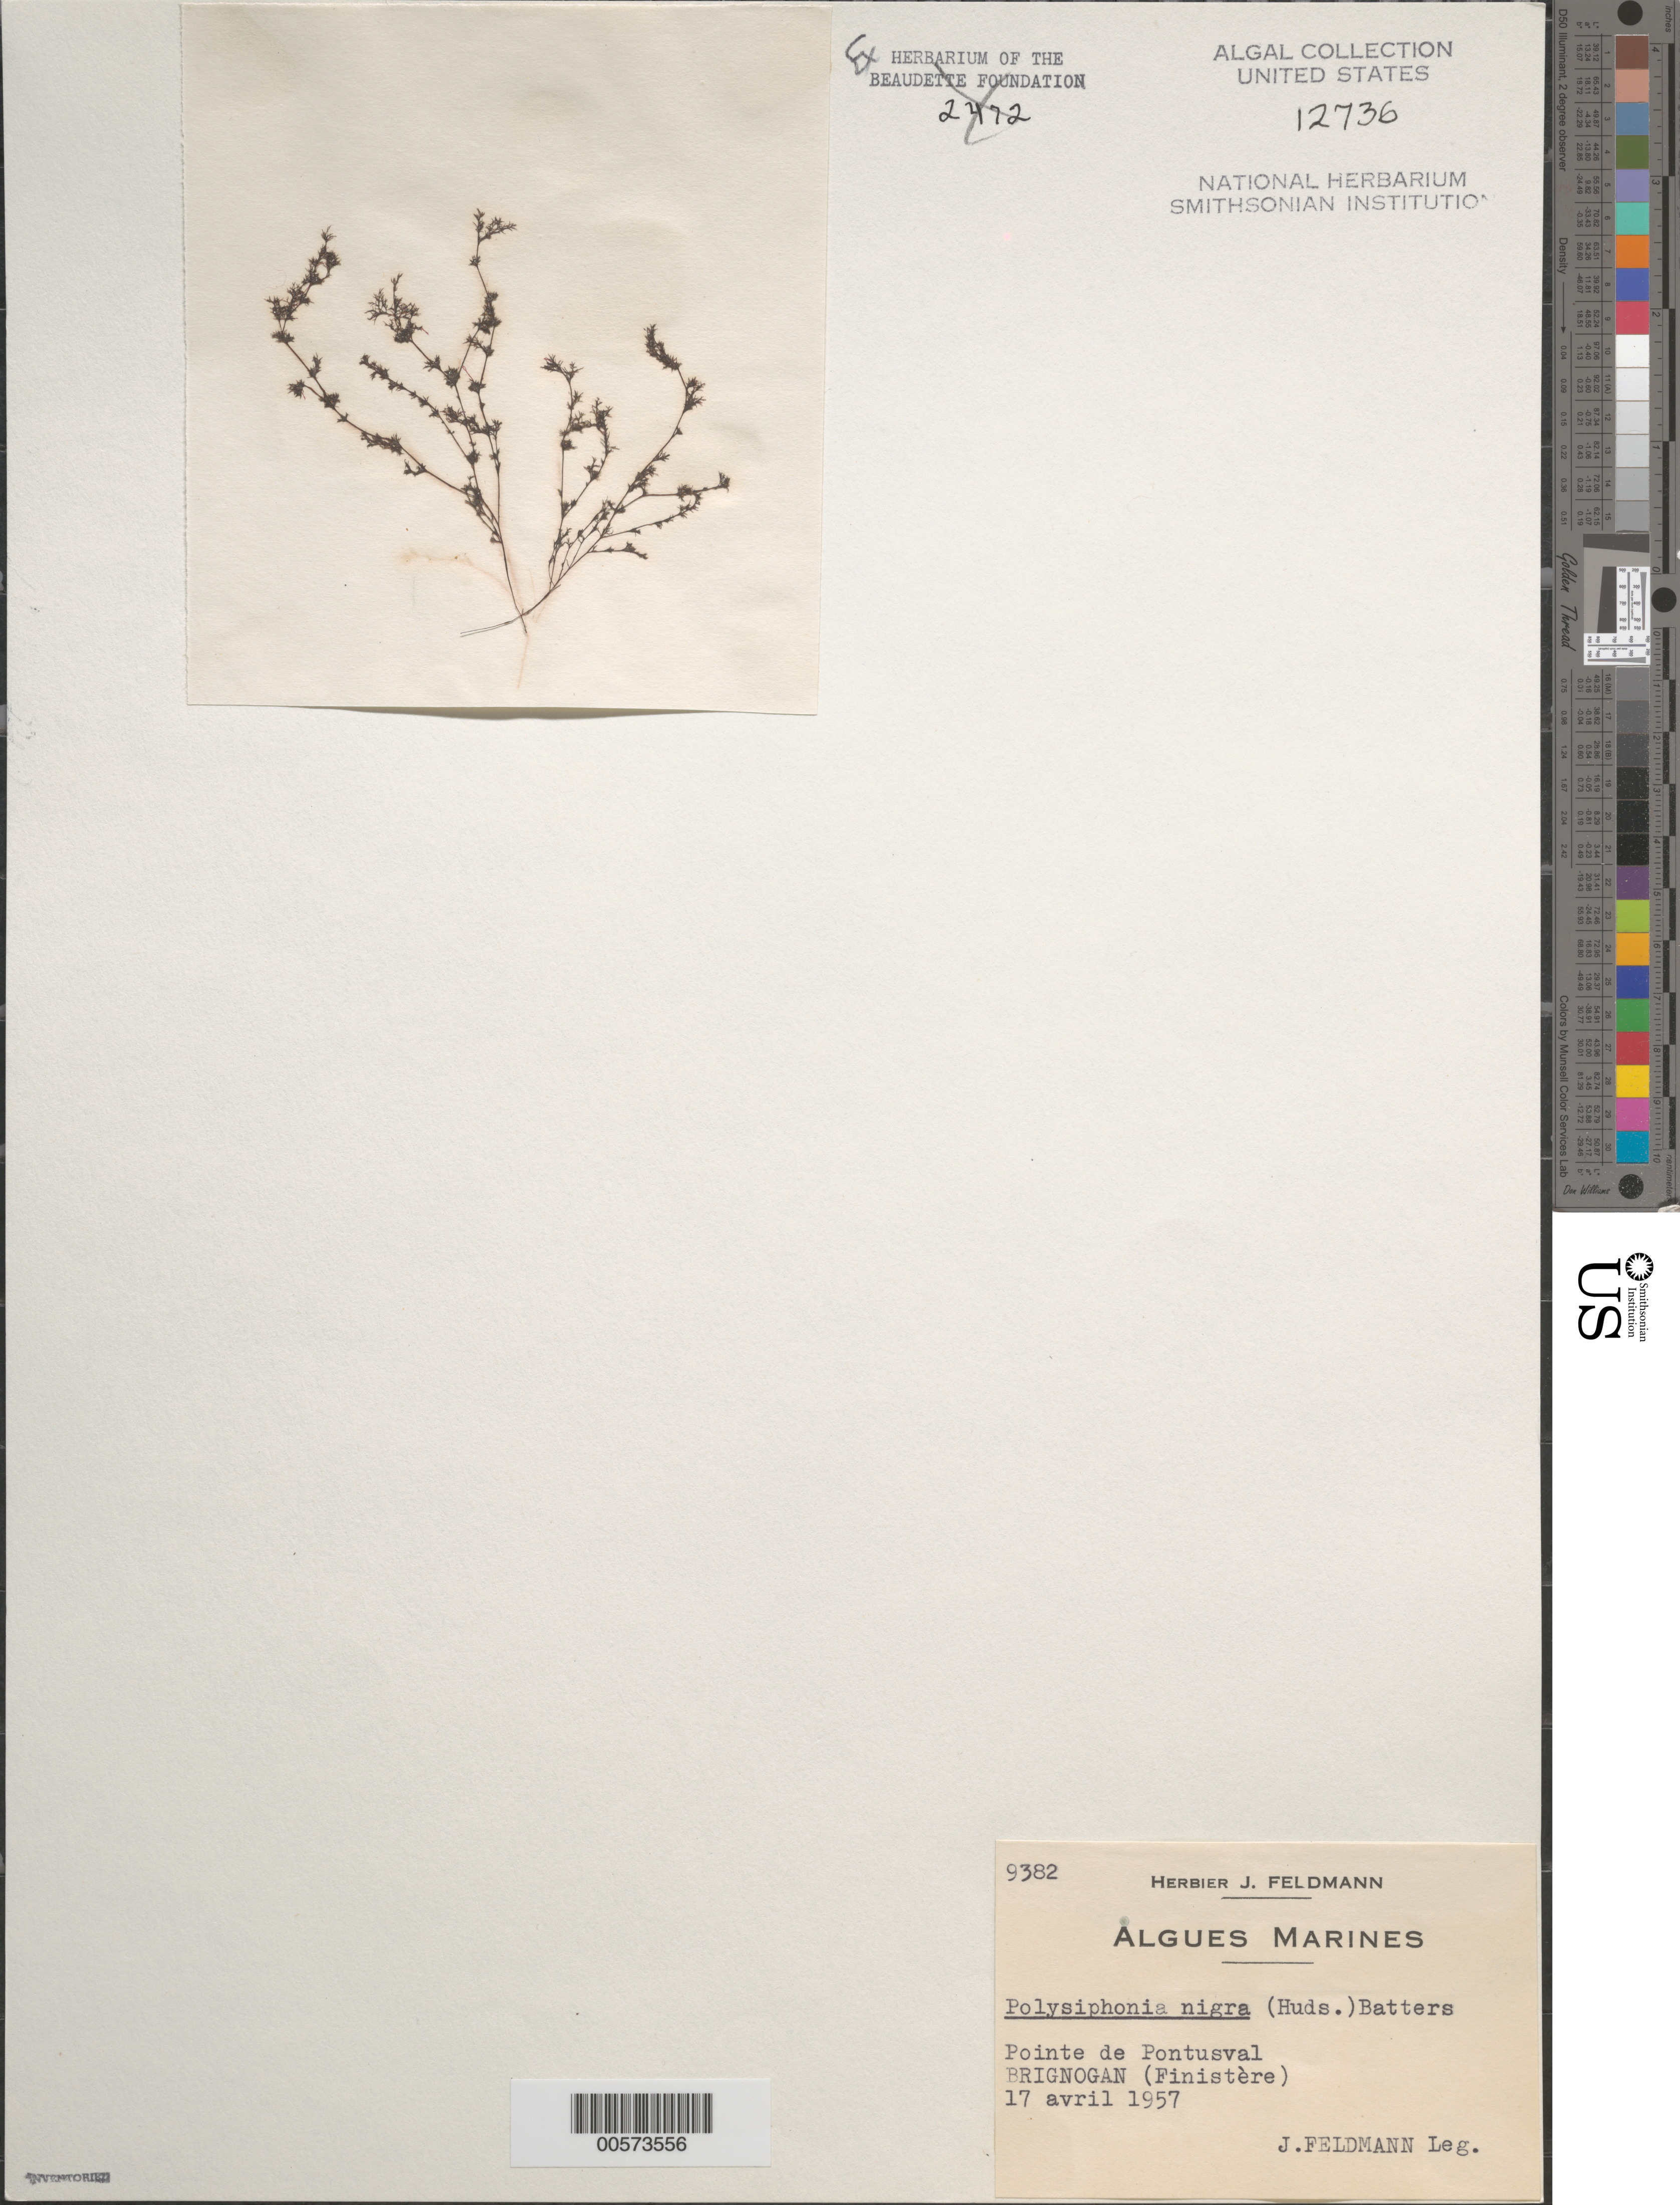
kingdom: Plantae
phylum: Rhodophyta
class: Florideophyceae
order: Ceramiales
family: Rhodomelaceae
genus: Vertebrata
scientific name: Vertebrata nigra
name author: (Hudson) Diaz-Tapia & Maggs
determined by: Algae name updating Project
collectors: J. Feldmann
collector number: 9382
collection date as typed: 17 Apr 1957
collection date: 1957-04-17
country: France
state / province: Bretagne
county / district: Finistère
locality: Pointe du pontusval, brignogan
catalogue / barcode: US 12736